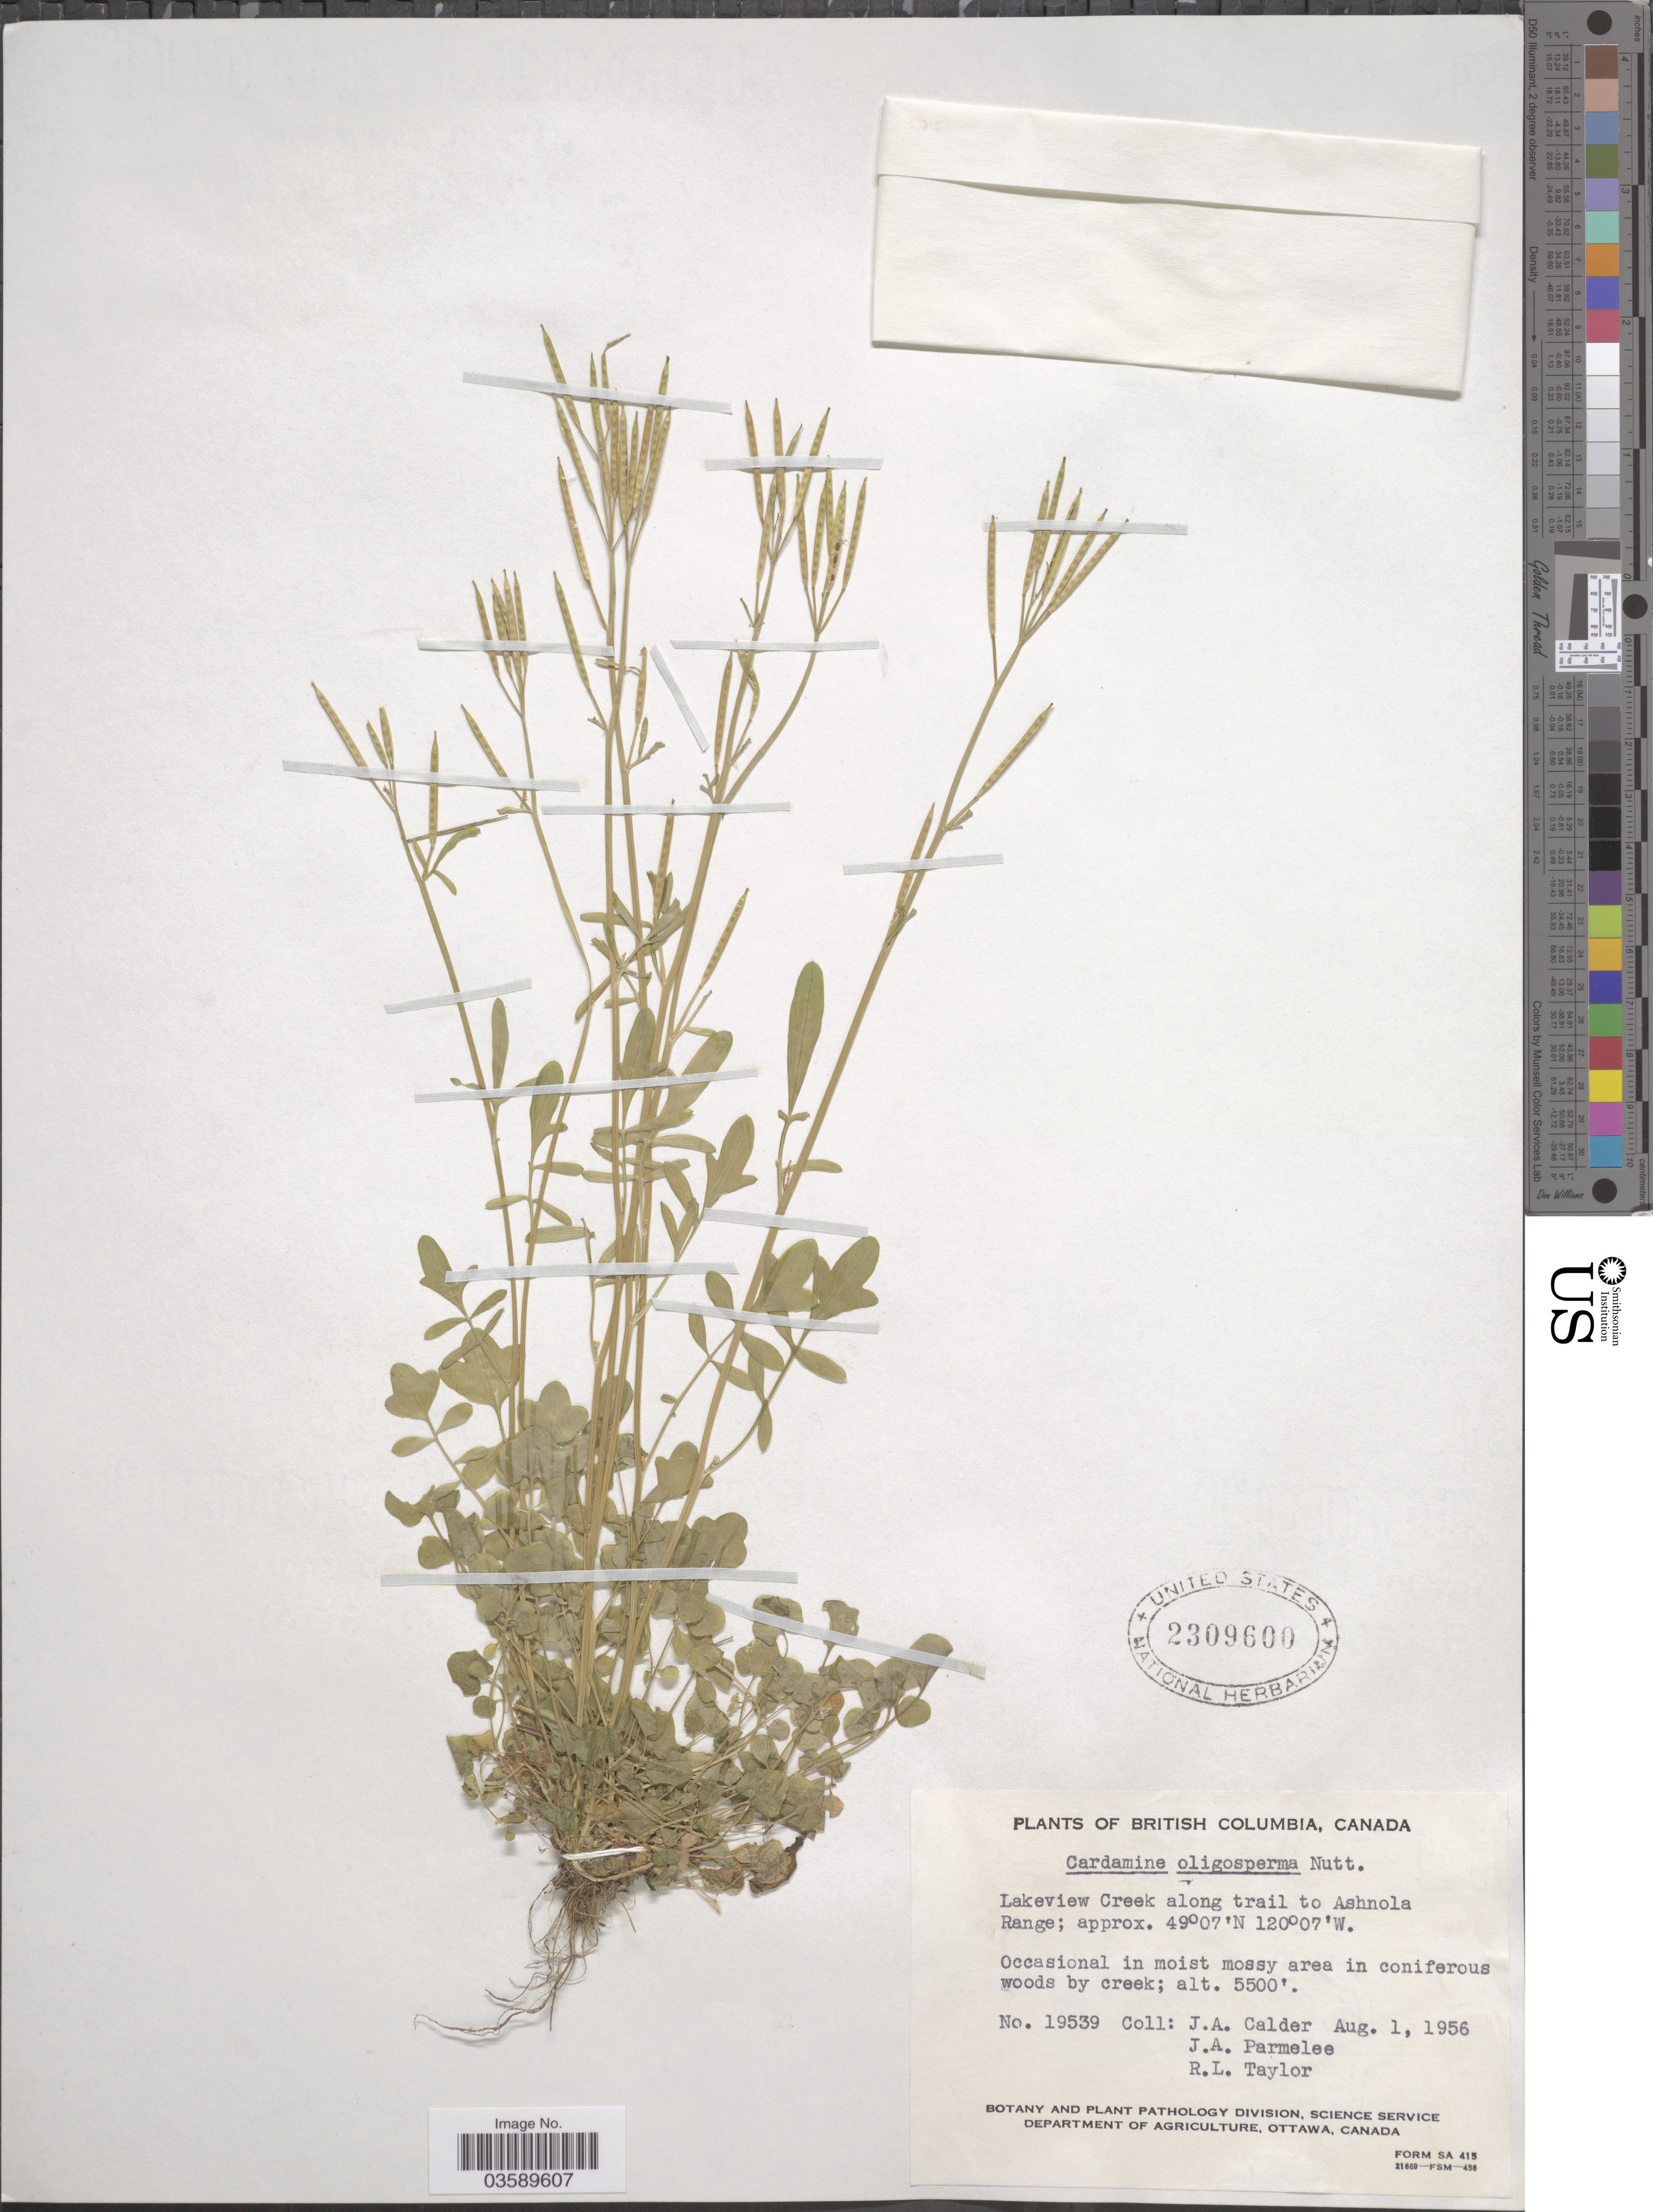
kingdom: Plantae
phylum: Tracheophyta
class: Magnoliopsida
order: Brassicales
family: Brassicaceae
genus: Cardamine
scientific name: Cardamine oligosperma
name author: Nutt.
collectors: J. A. Calder, J. A. Parmelee & R. Taylor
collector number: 19539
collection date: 1956-08-01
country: Canada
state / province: British Columbia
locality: Lakeview Creek along trail to Ashnola Range. Occasional in moist mossy area in coniferous woods by creek.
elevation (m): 1676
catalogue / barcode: US 2309600